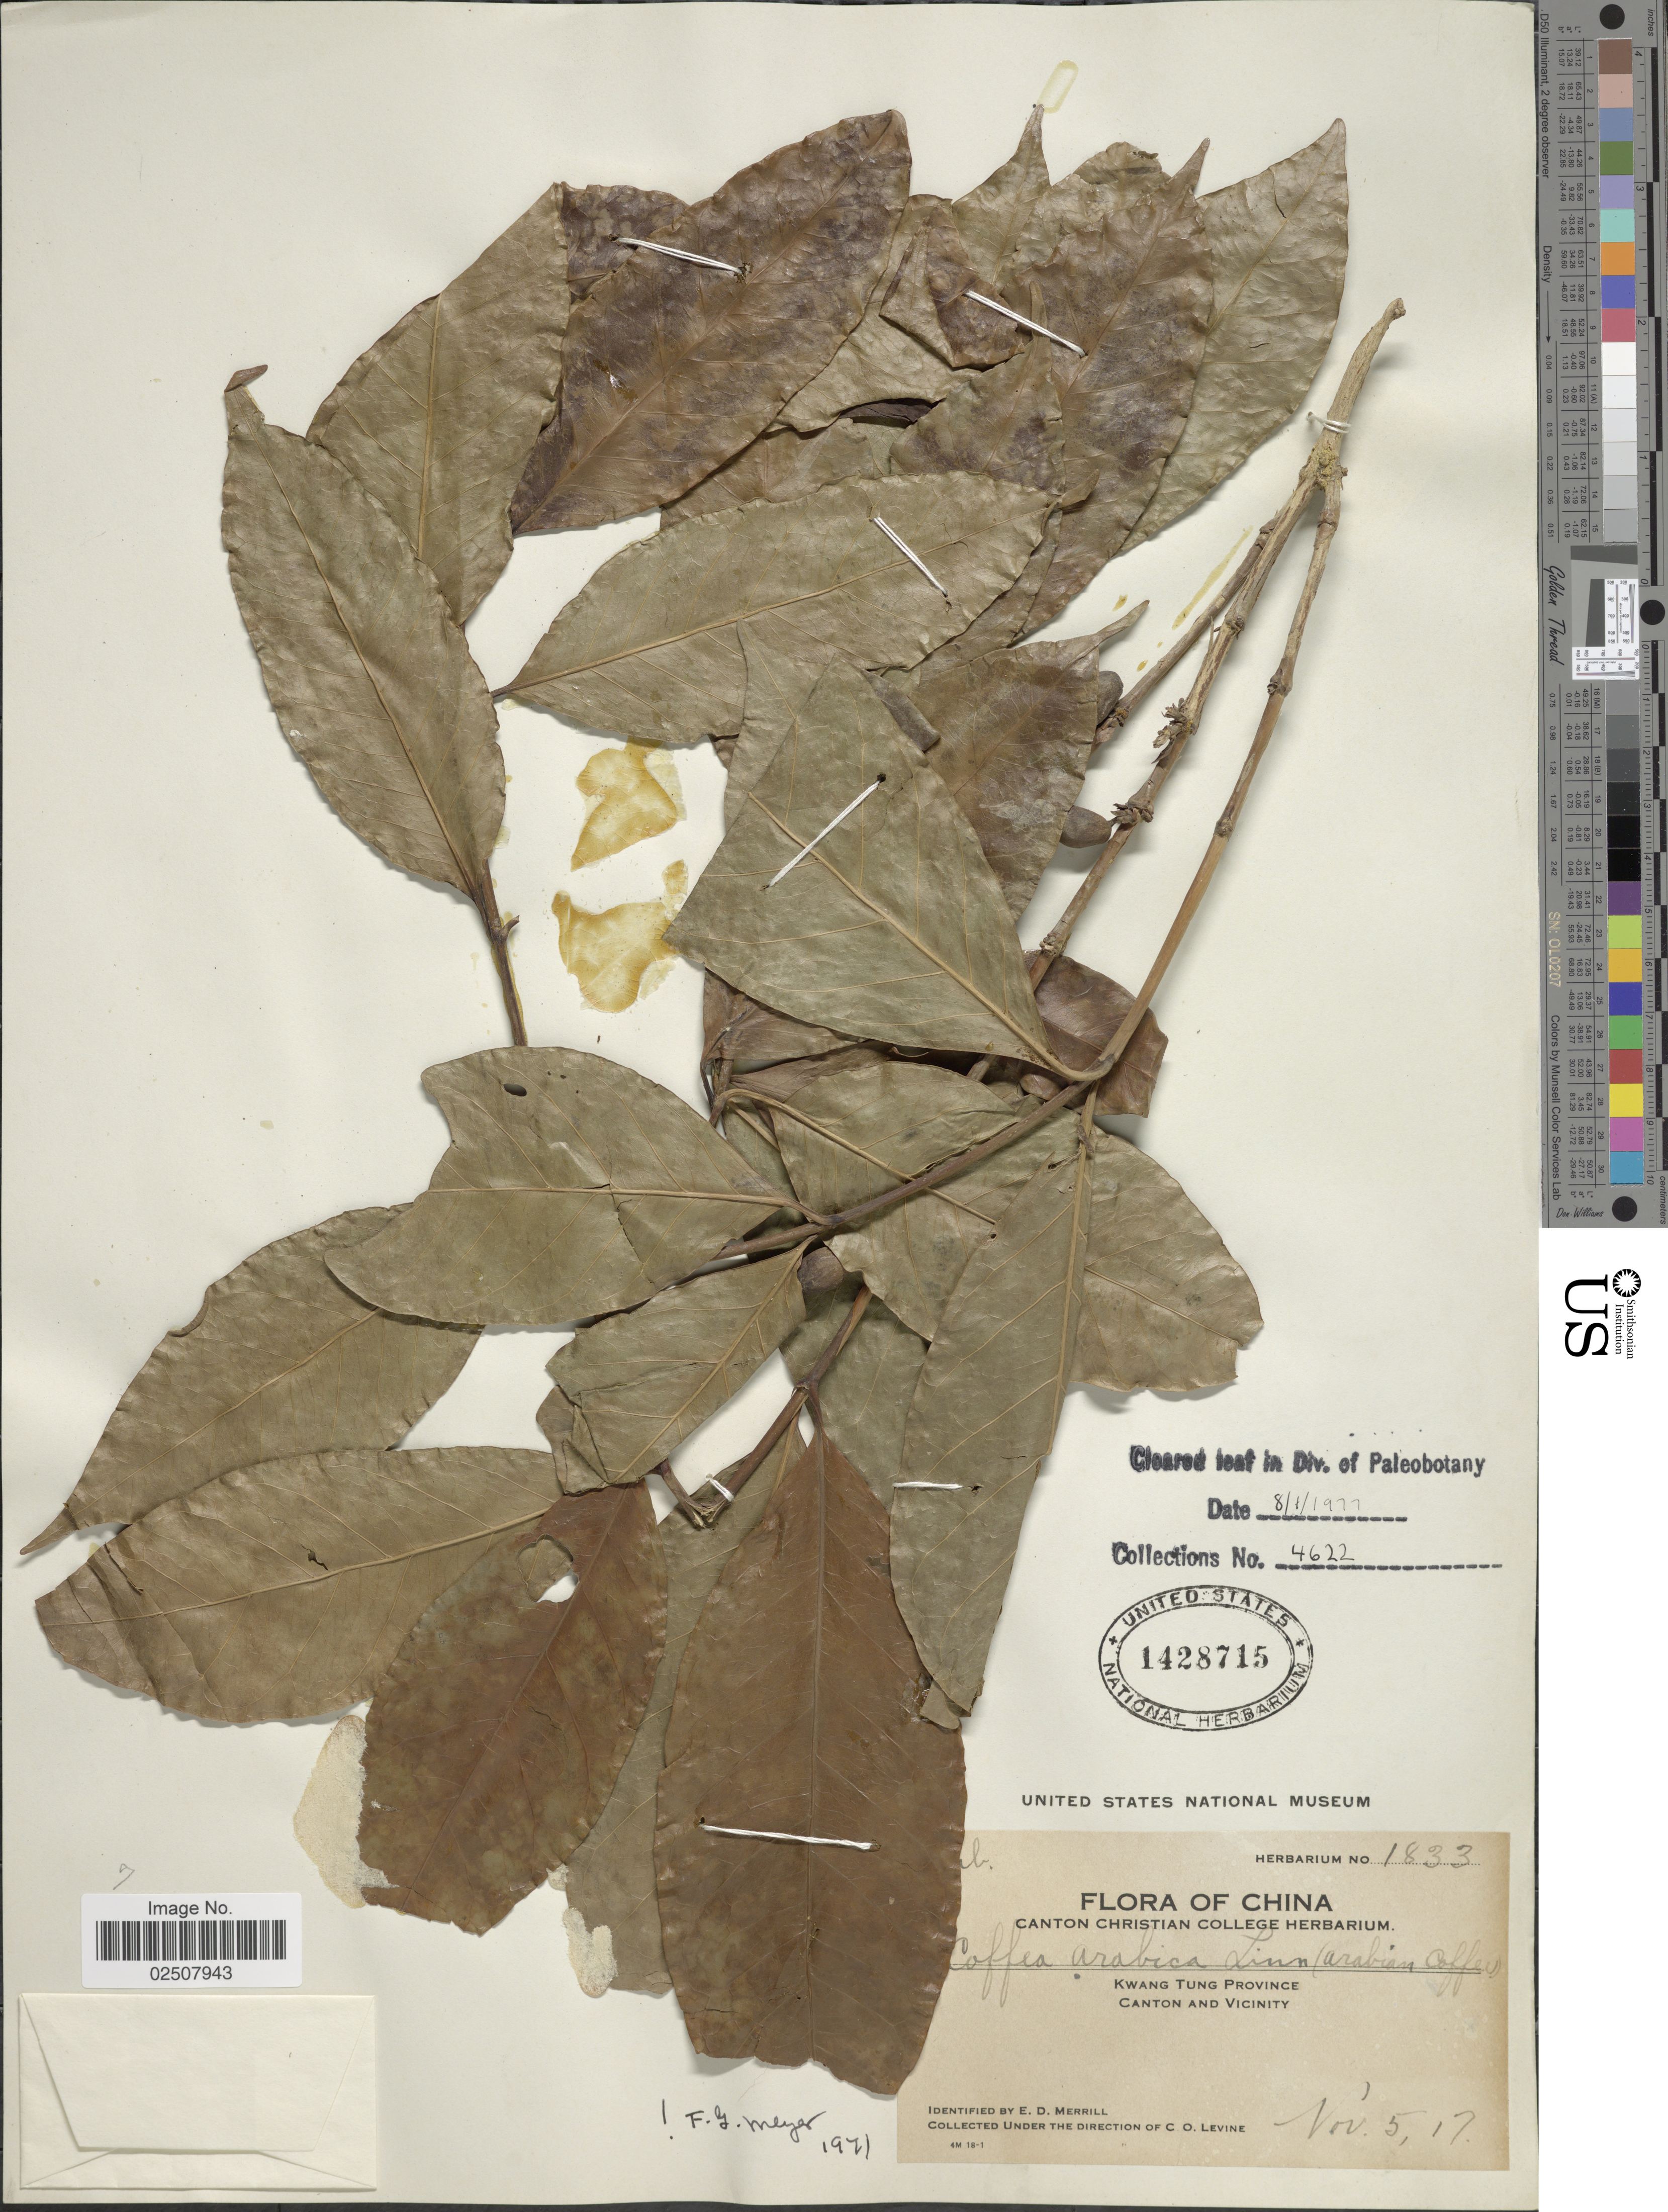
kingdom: Plantae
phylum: Tracheophyta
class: Magnoliopsida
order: Gentianales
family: Rubiaceae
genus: Coffea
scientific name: Coffea arabica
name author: L.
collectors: C. O. Levine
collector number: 1833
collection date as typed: Transcribed d/m/y: 5/11/17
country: China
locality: Kwang Tung Province, Canton and Vicinity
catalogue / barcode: US 1428715